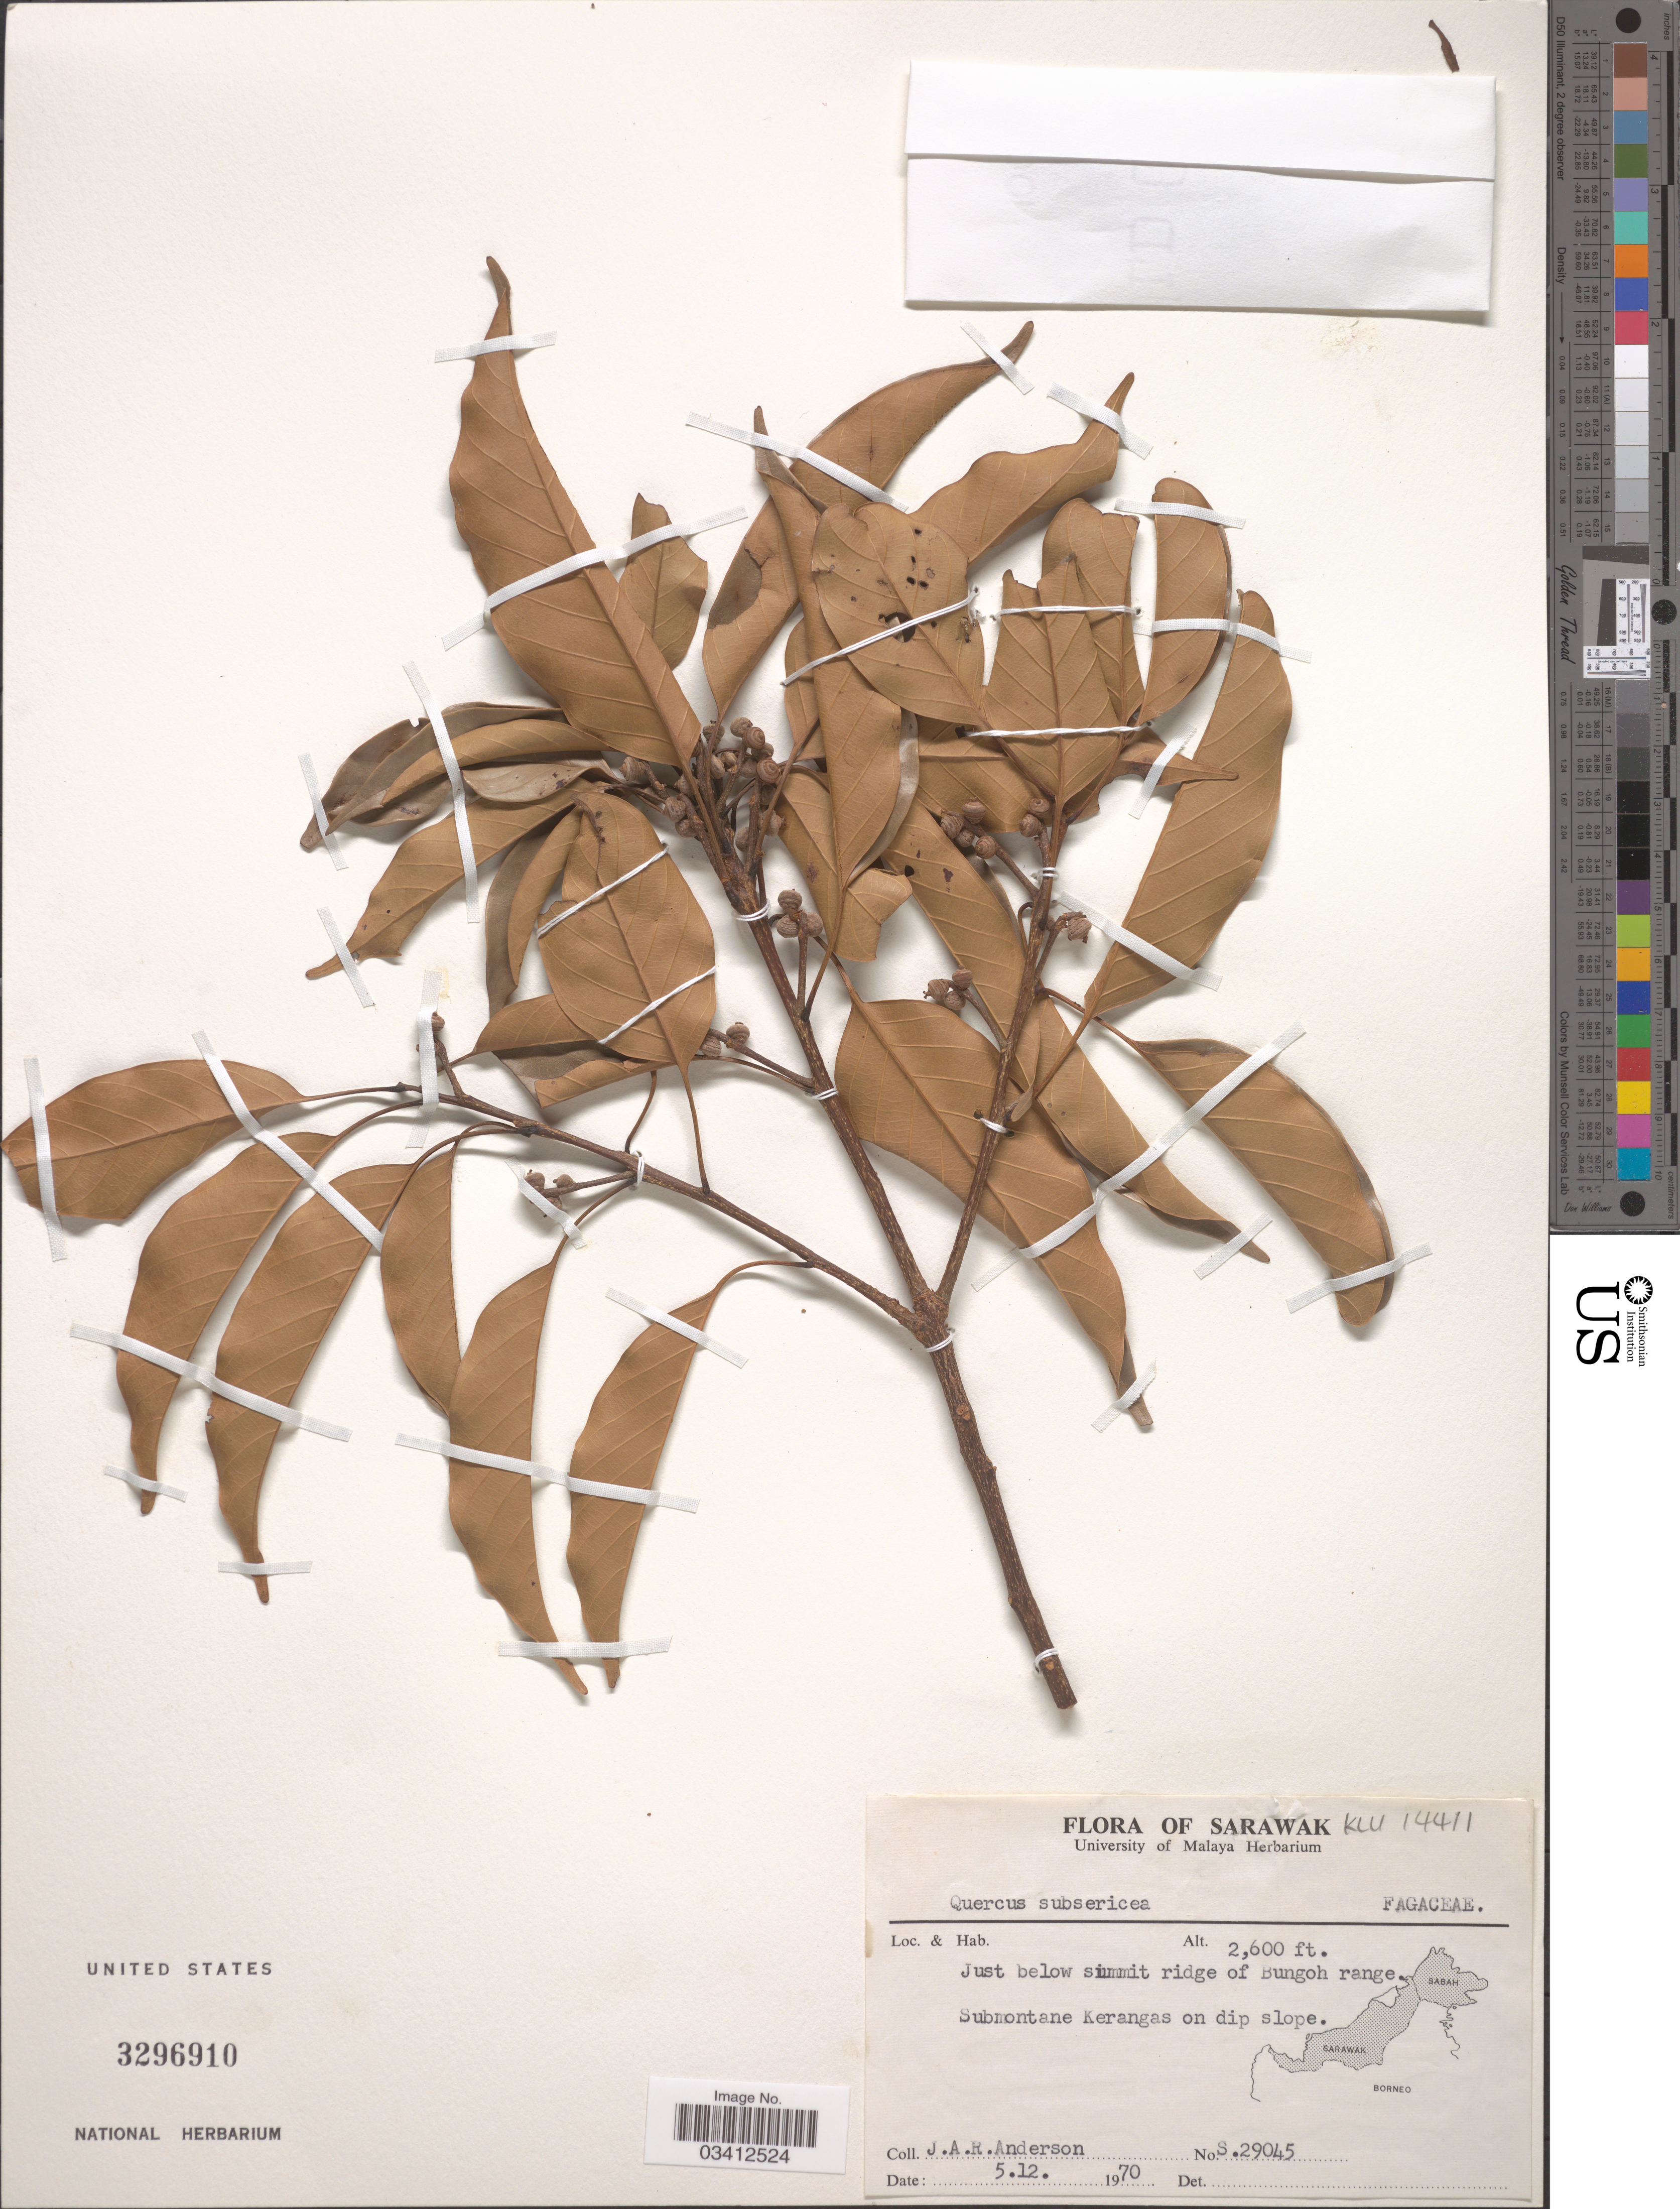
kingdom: Plantae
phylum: Tracheophyta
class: Magnoliopsida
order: Fagales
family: Fagaceae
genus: Quercus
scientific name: Quercus subsericea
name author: A. Camus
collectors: J. A. R. Anderson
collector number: S.29045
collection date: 1970-12-05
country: Malaysia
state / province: Sarawak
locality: Just below summit ridge of Bungoh range.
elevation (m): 792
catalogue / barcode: US 3296910